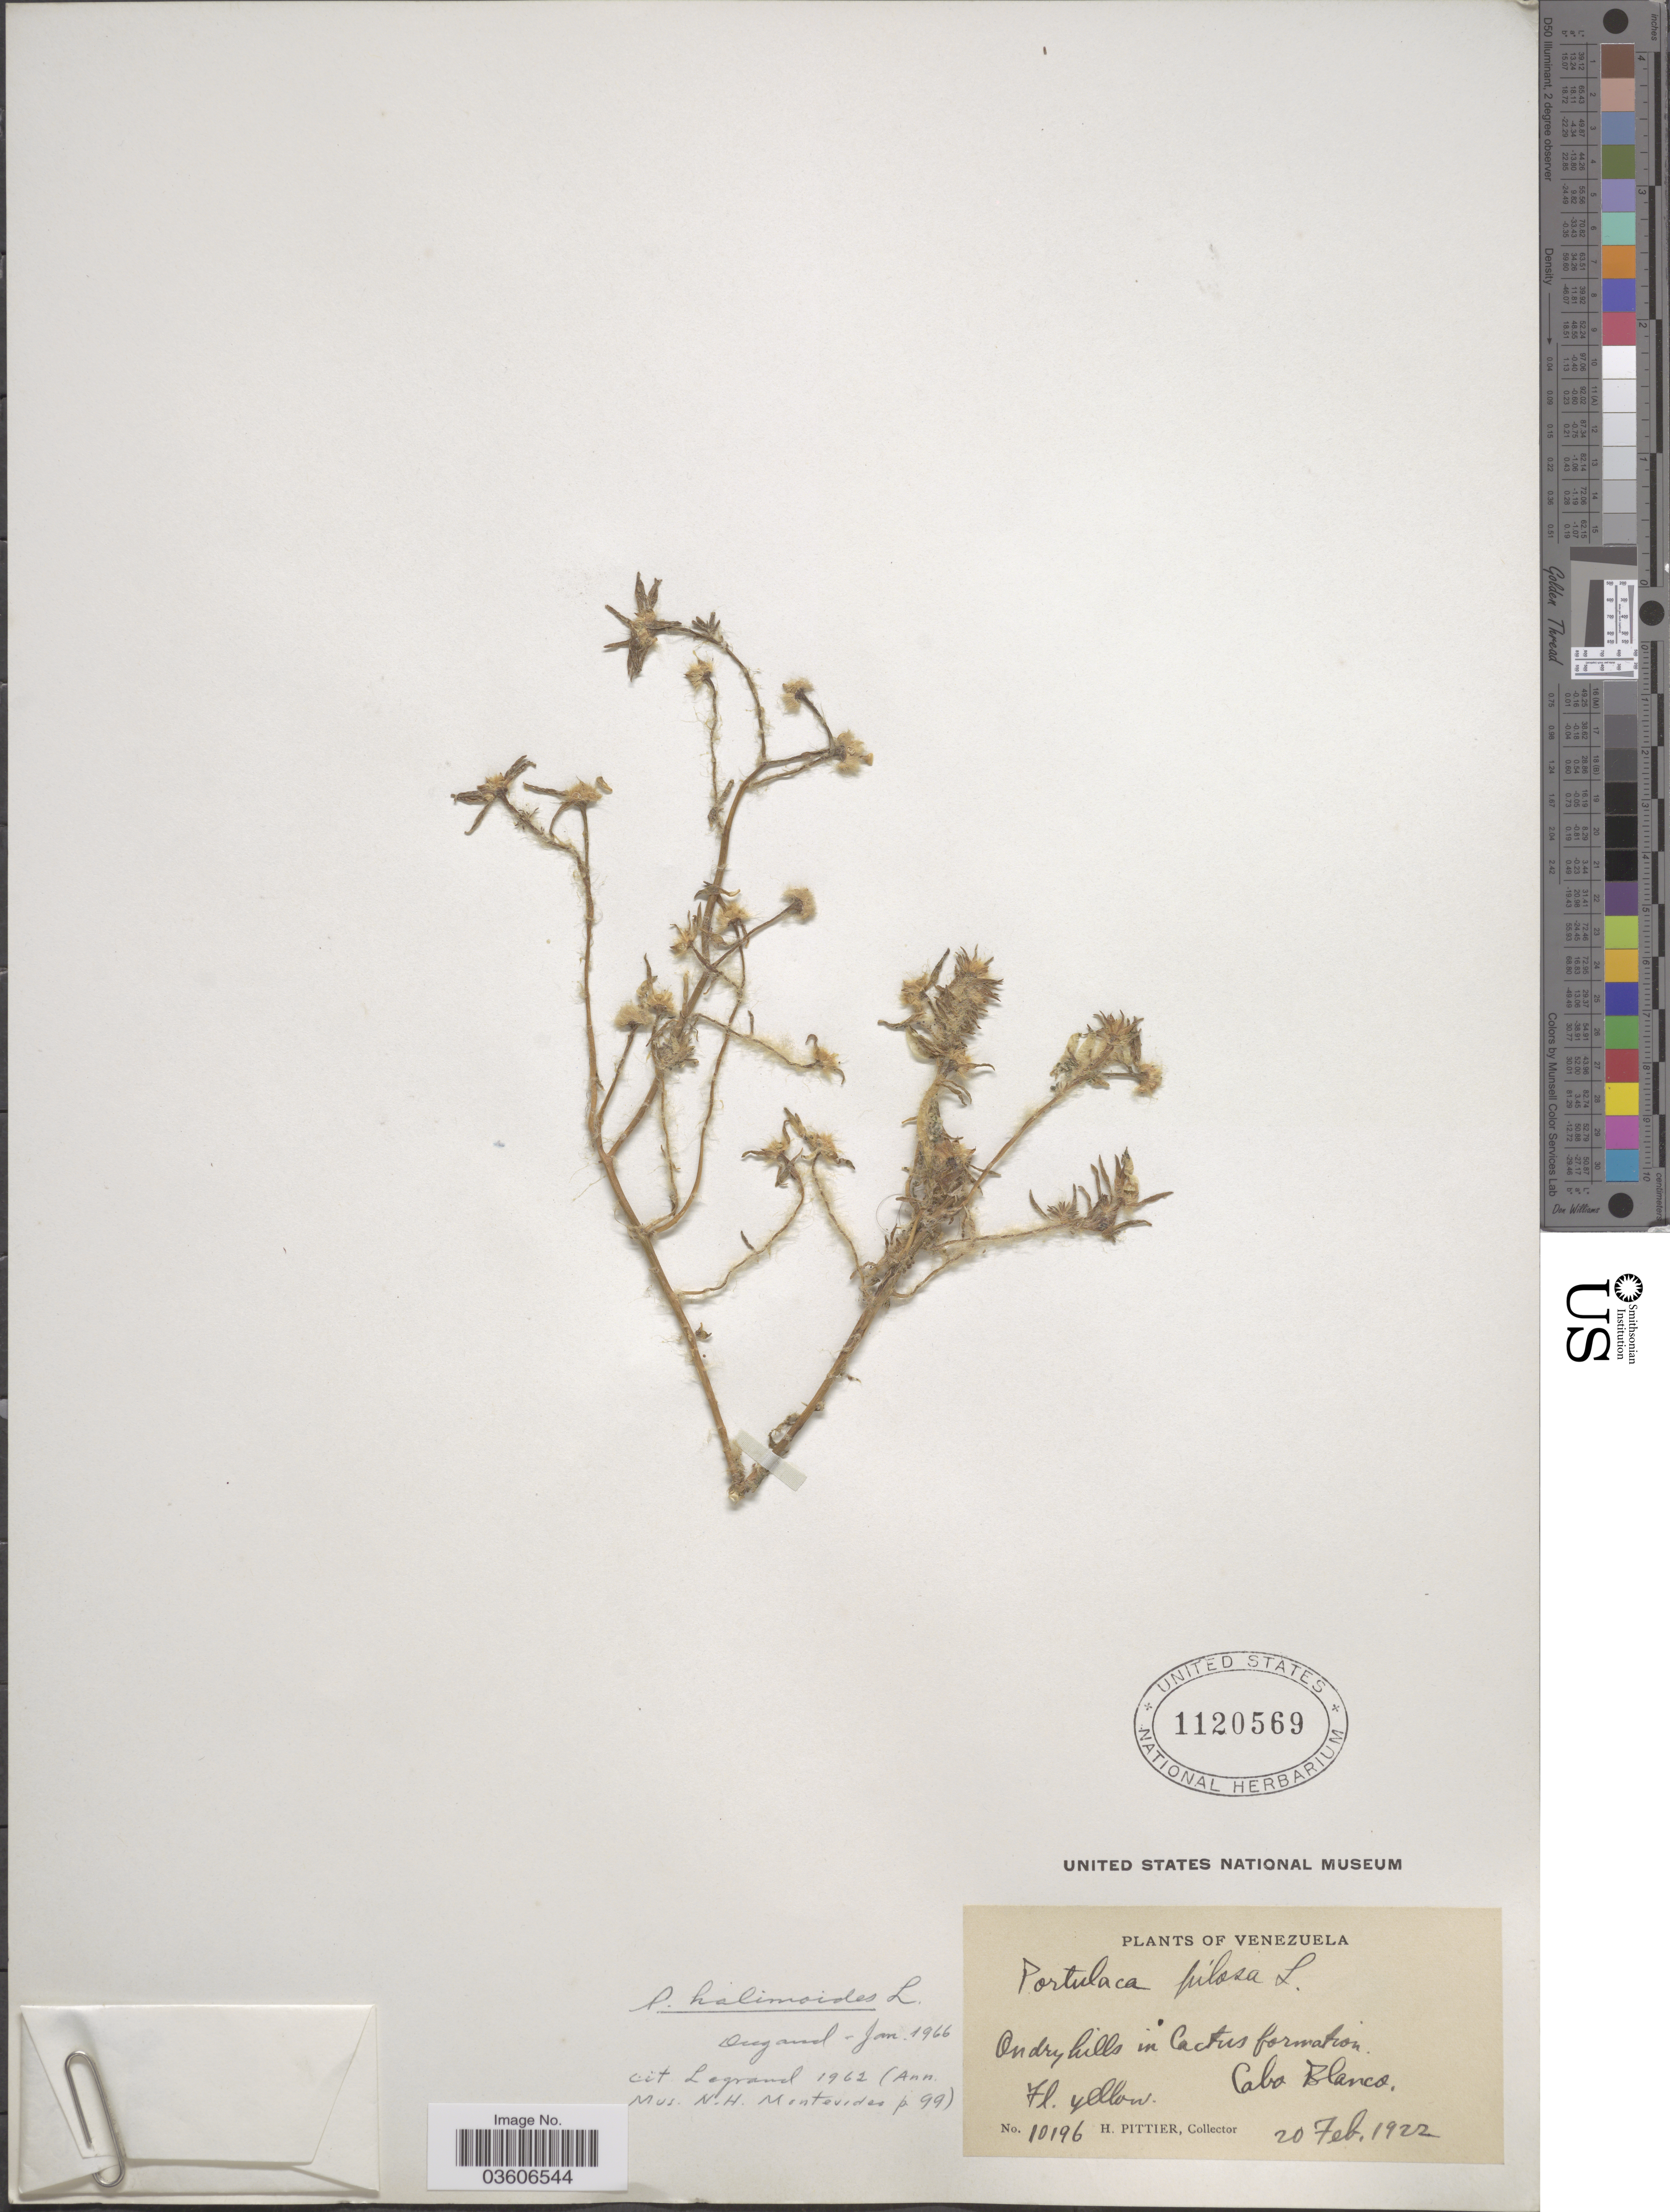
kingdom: Plantae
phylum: Tracheophyta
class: Magnoliopsida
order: Caryophyllales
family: Portulacaceae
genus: Portulaca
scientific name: Portulaca halimoides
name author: L.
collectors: H. F. Pittier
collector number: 10196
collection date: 1922-02-20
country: Venezuela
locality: Cabo Blanco.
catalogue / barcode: US 1120569